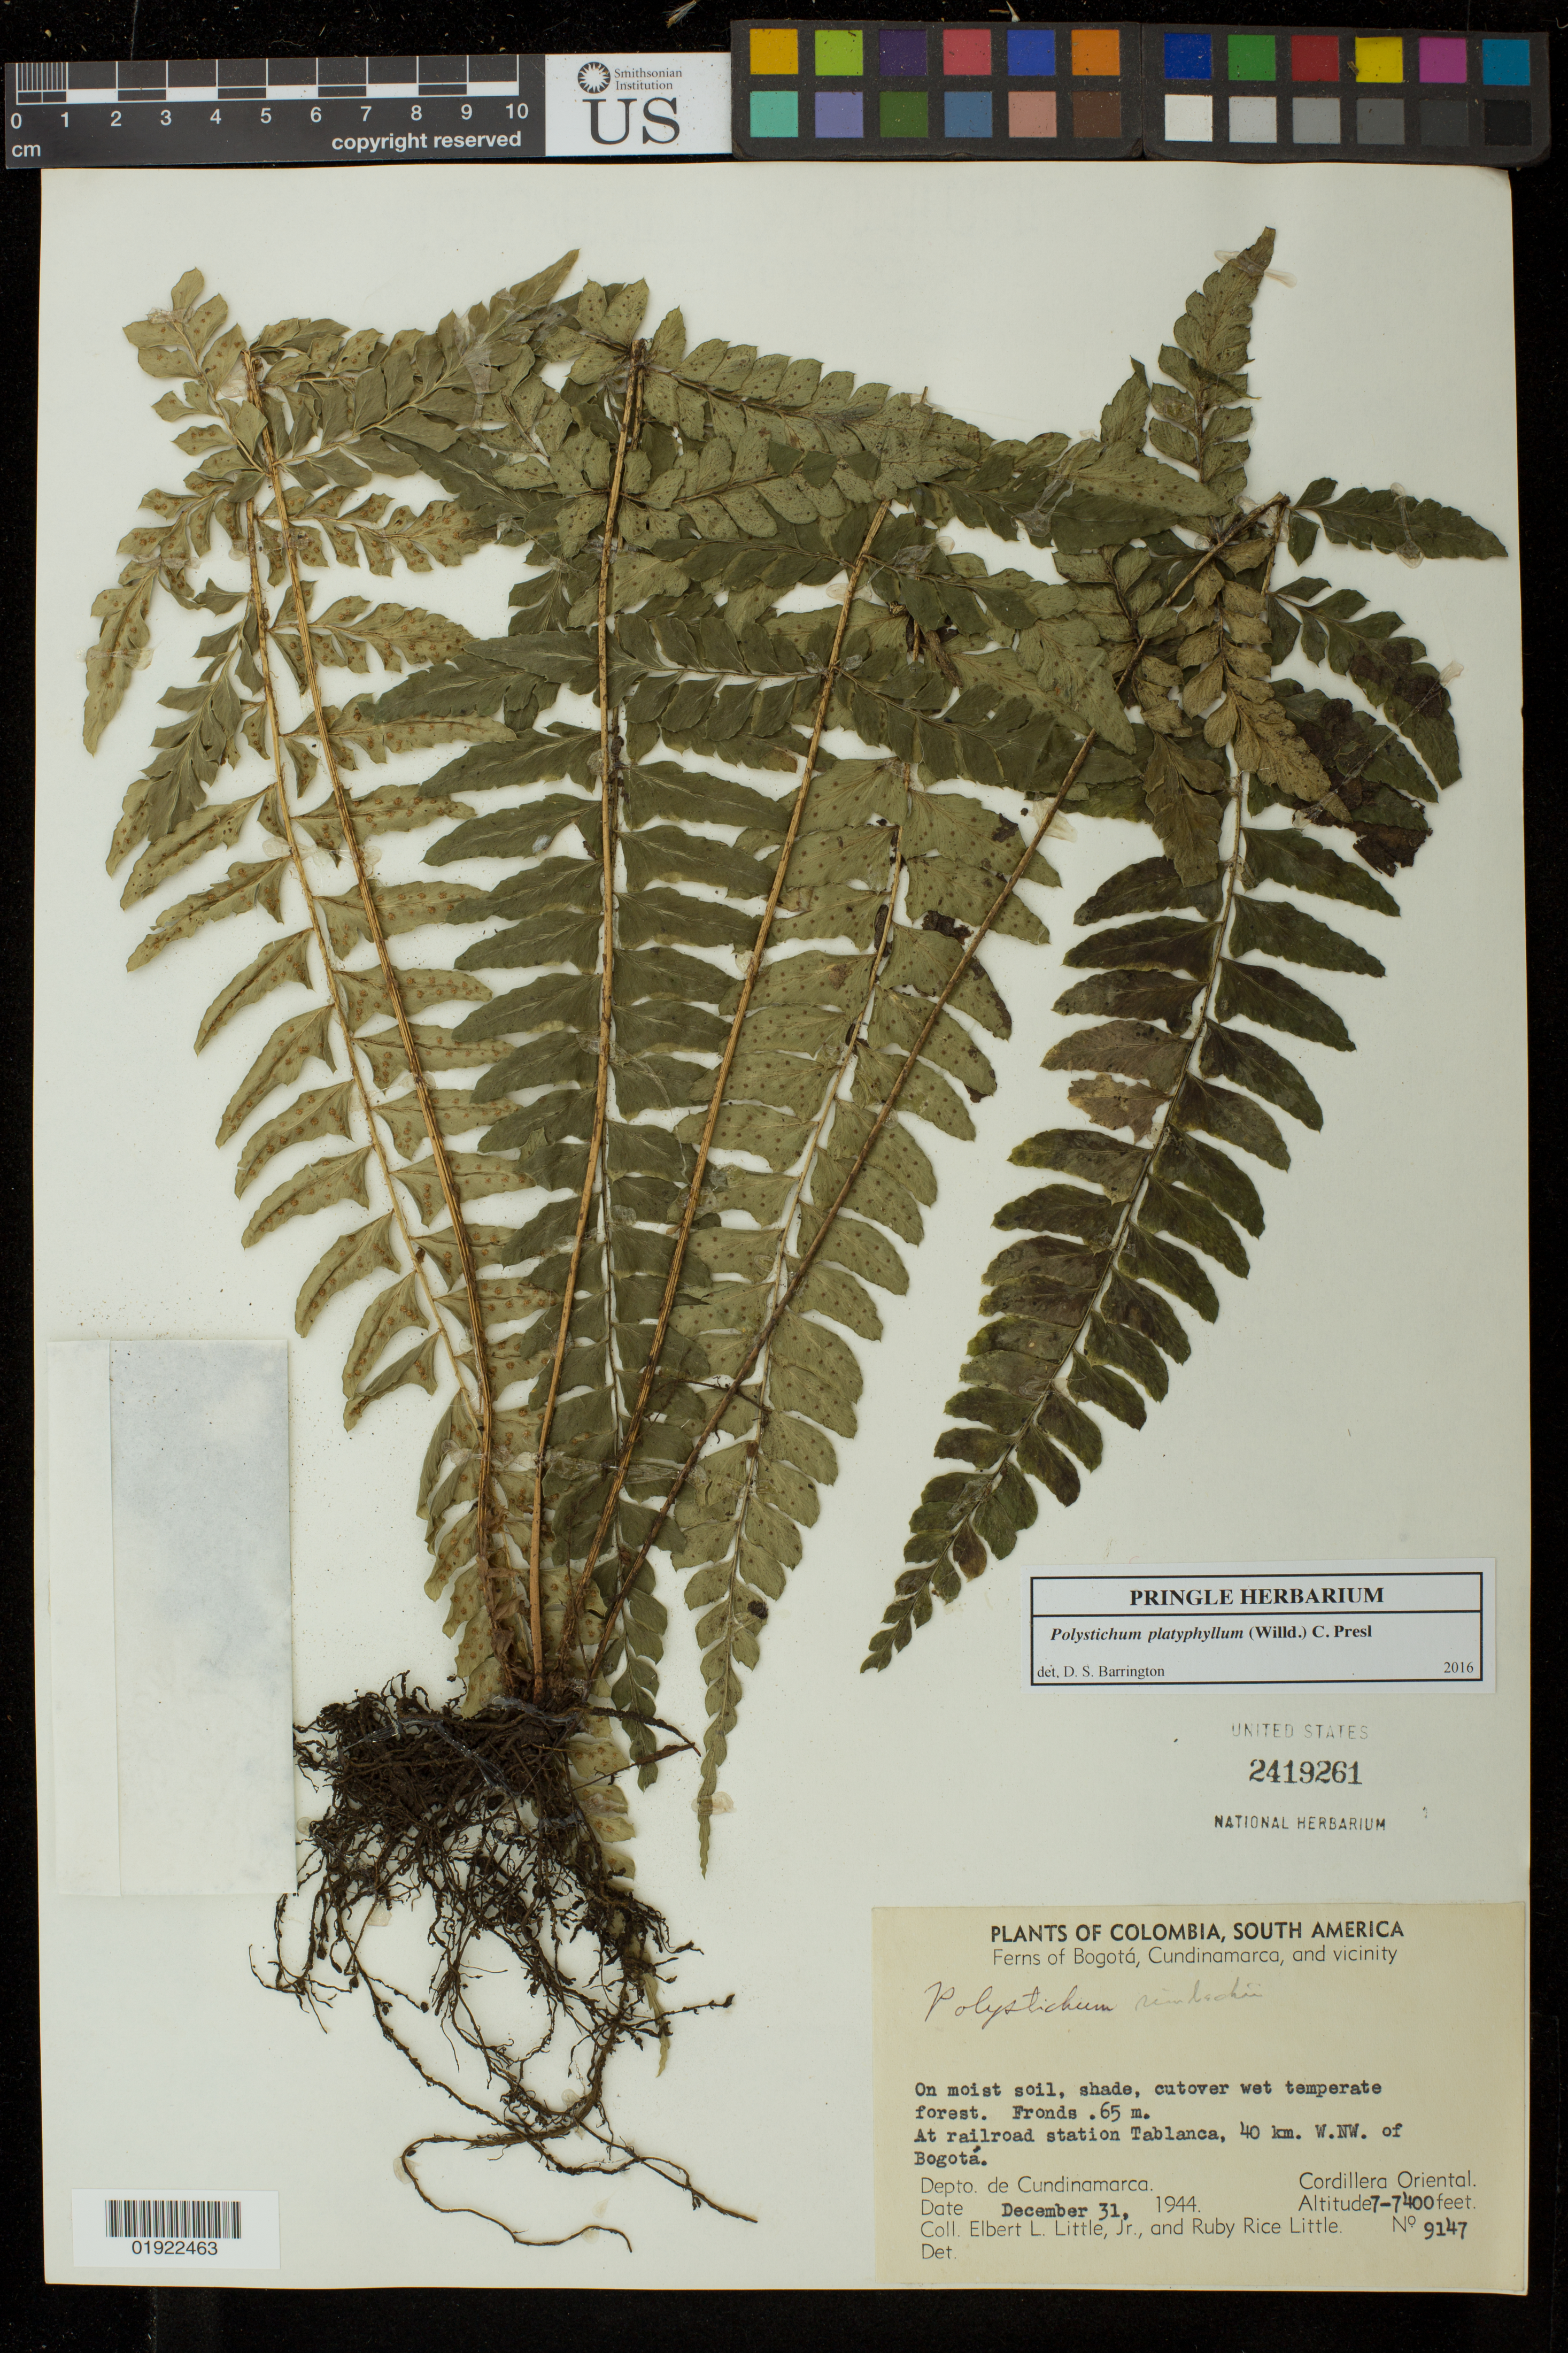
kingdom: Plantae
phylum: Tracheophyta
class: Polypodiopsida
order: Polypodiales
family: Dryopteridaceae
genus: Polystichum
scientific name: Polystichum platyphyllum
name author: (Willd.) C. Presl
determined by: Barrington, D. S., Curator (VT), University of Vermont (UNITED STATES)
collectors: E. L. Little & R. R. Little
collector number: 9147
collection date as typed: December 31, 1944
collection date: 1944-12-31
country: Colombia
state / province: Cundinamarca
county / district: Cachipay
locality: Cordillera Oriental. at railroad station Tablanca, 40 km.W.NW. of Bogota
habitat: on moist soil, shade, cutover wet temperate forest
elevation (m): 2134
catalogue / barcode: US 2419261